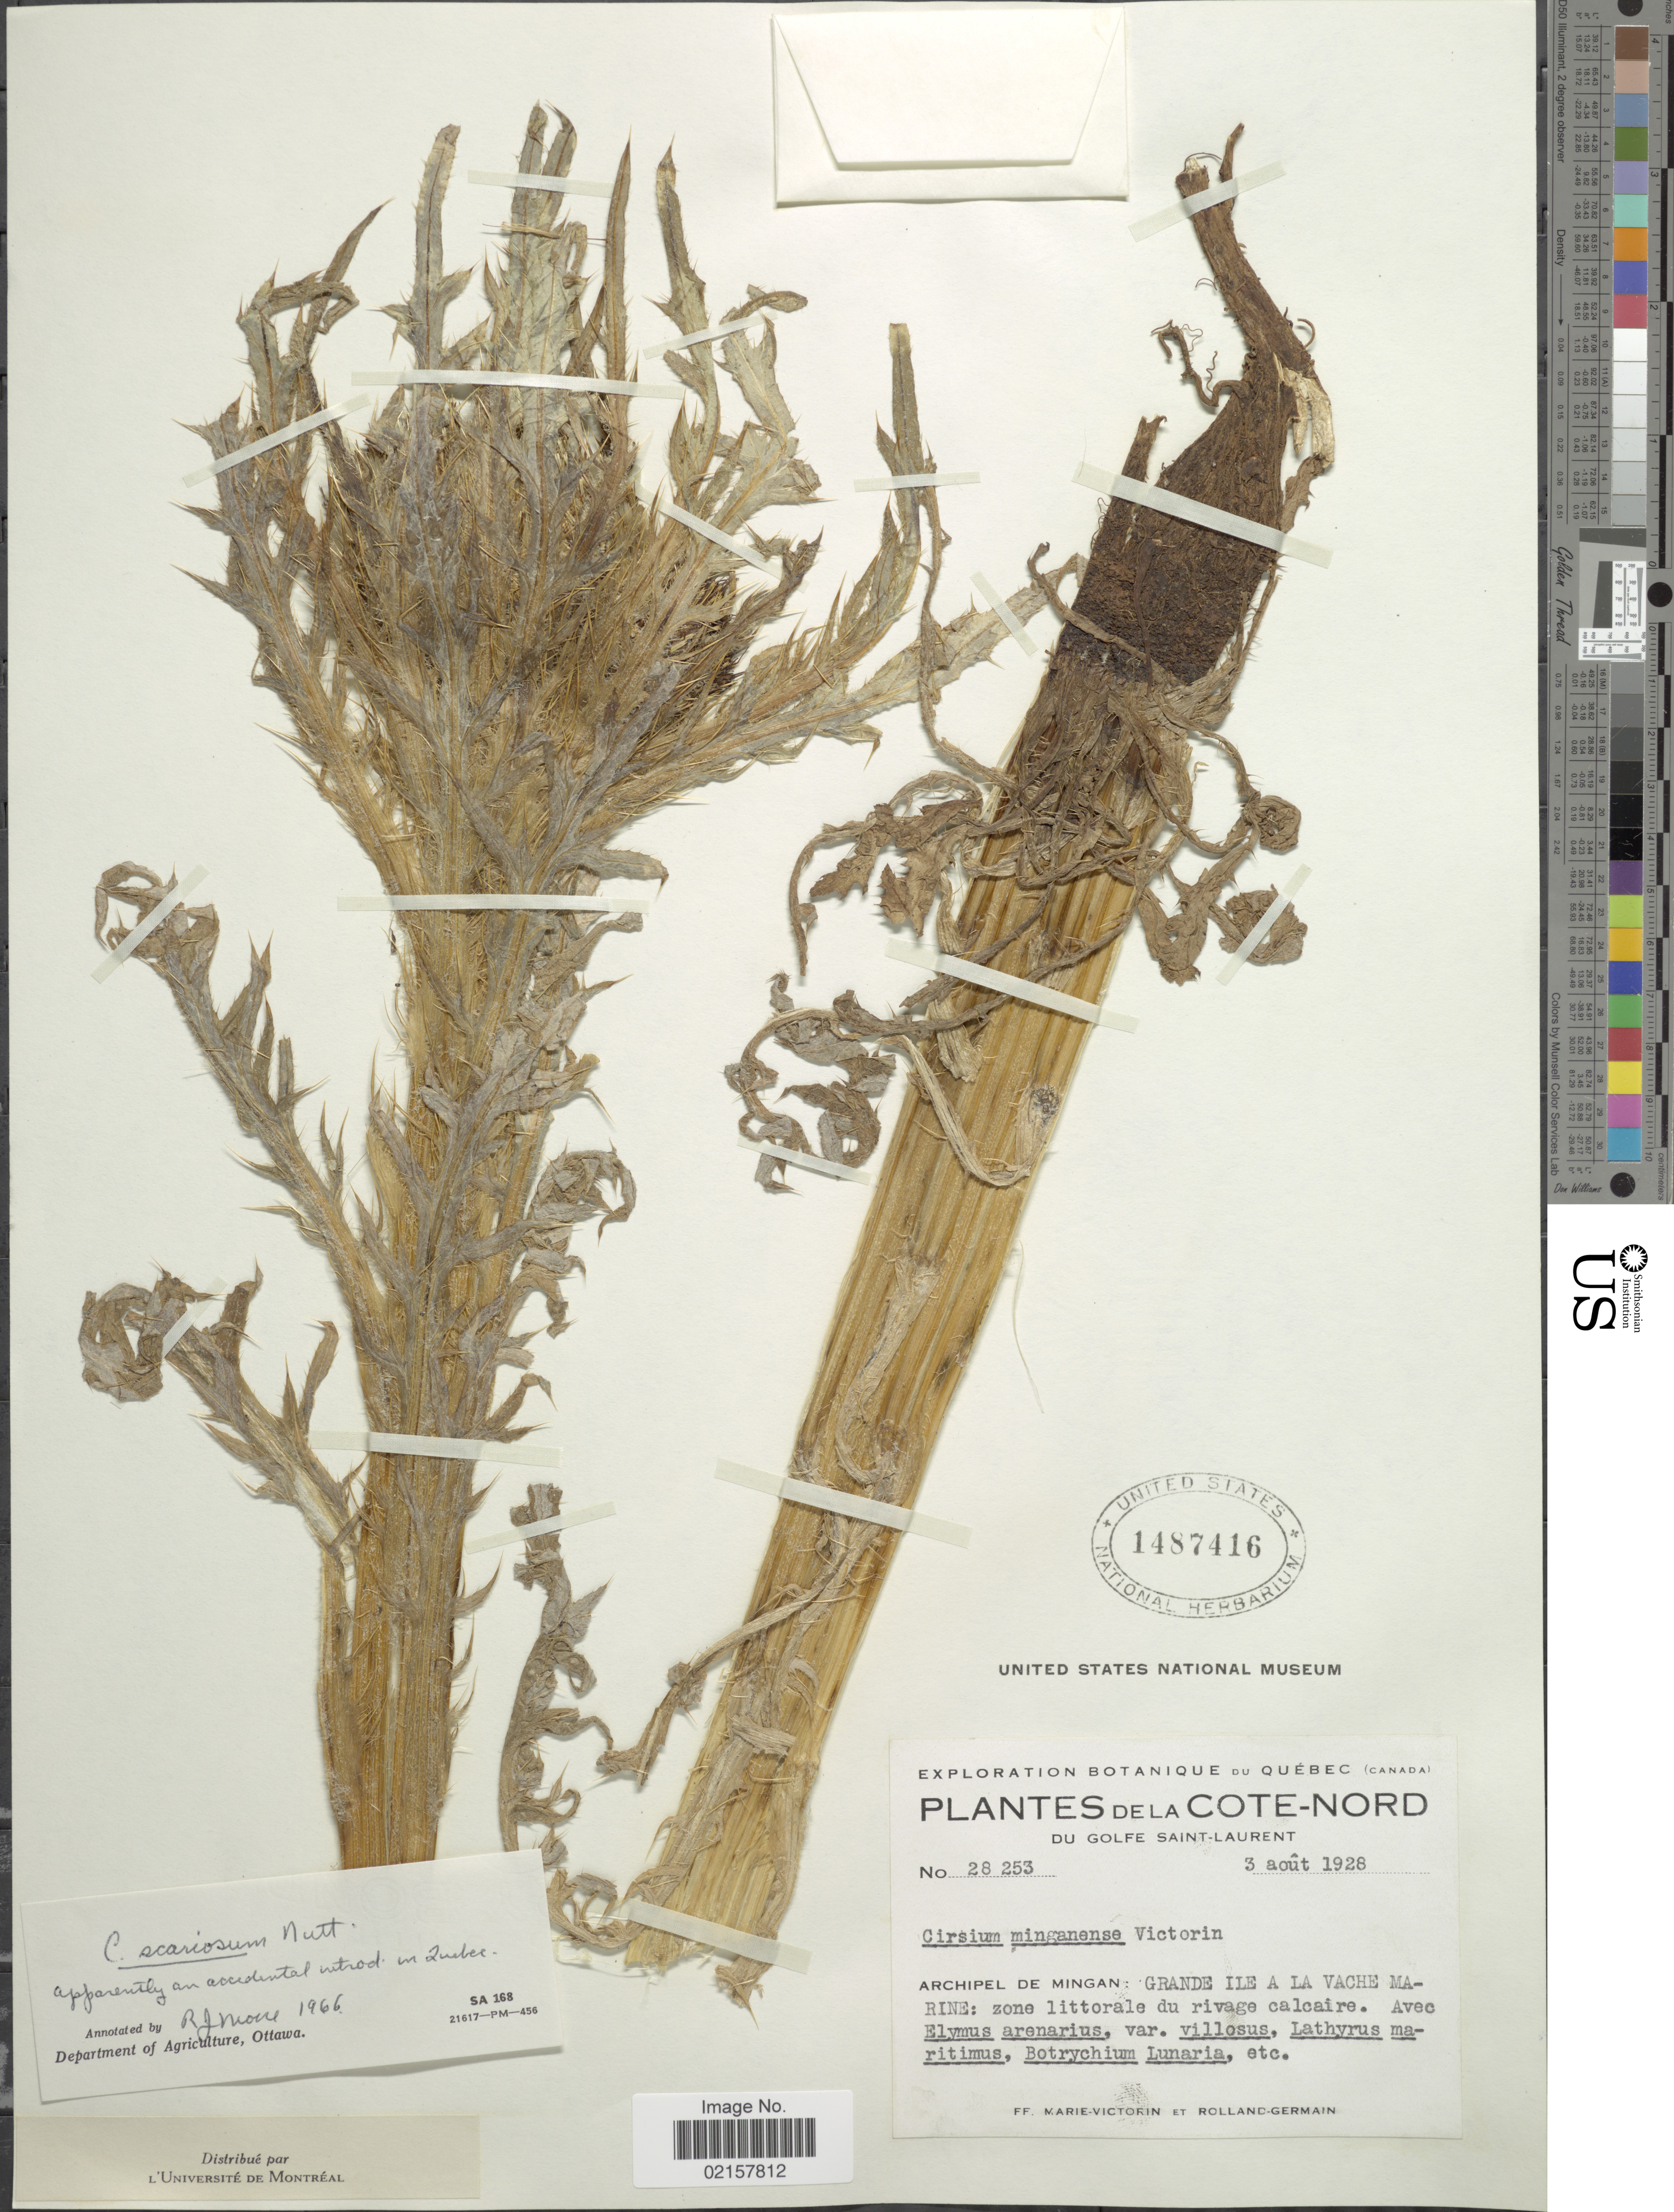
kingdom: Plantae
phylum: Tracheophyta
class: Magnoliopsida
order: Asterales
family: Asteraceae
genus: Cirsium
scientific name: Cirsium scariosum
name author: Nutt.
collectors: F. Marie-Victorin & Rolland-Germain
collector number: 28253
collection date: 1928-08-03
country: Canada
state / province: Quebec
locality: De la Cote-Nord, du golfe Saint-Laurent, Archipel de Mingan: Grande Ile a La Vache Marine: zone littorale du rivage calcaire.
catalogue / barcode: US 1487416